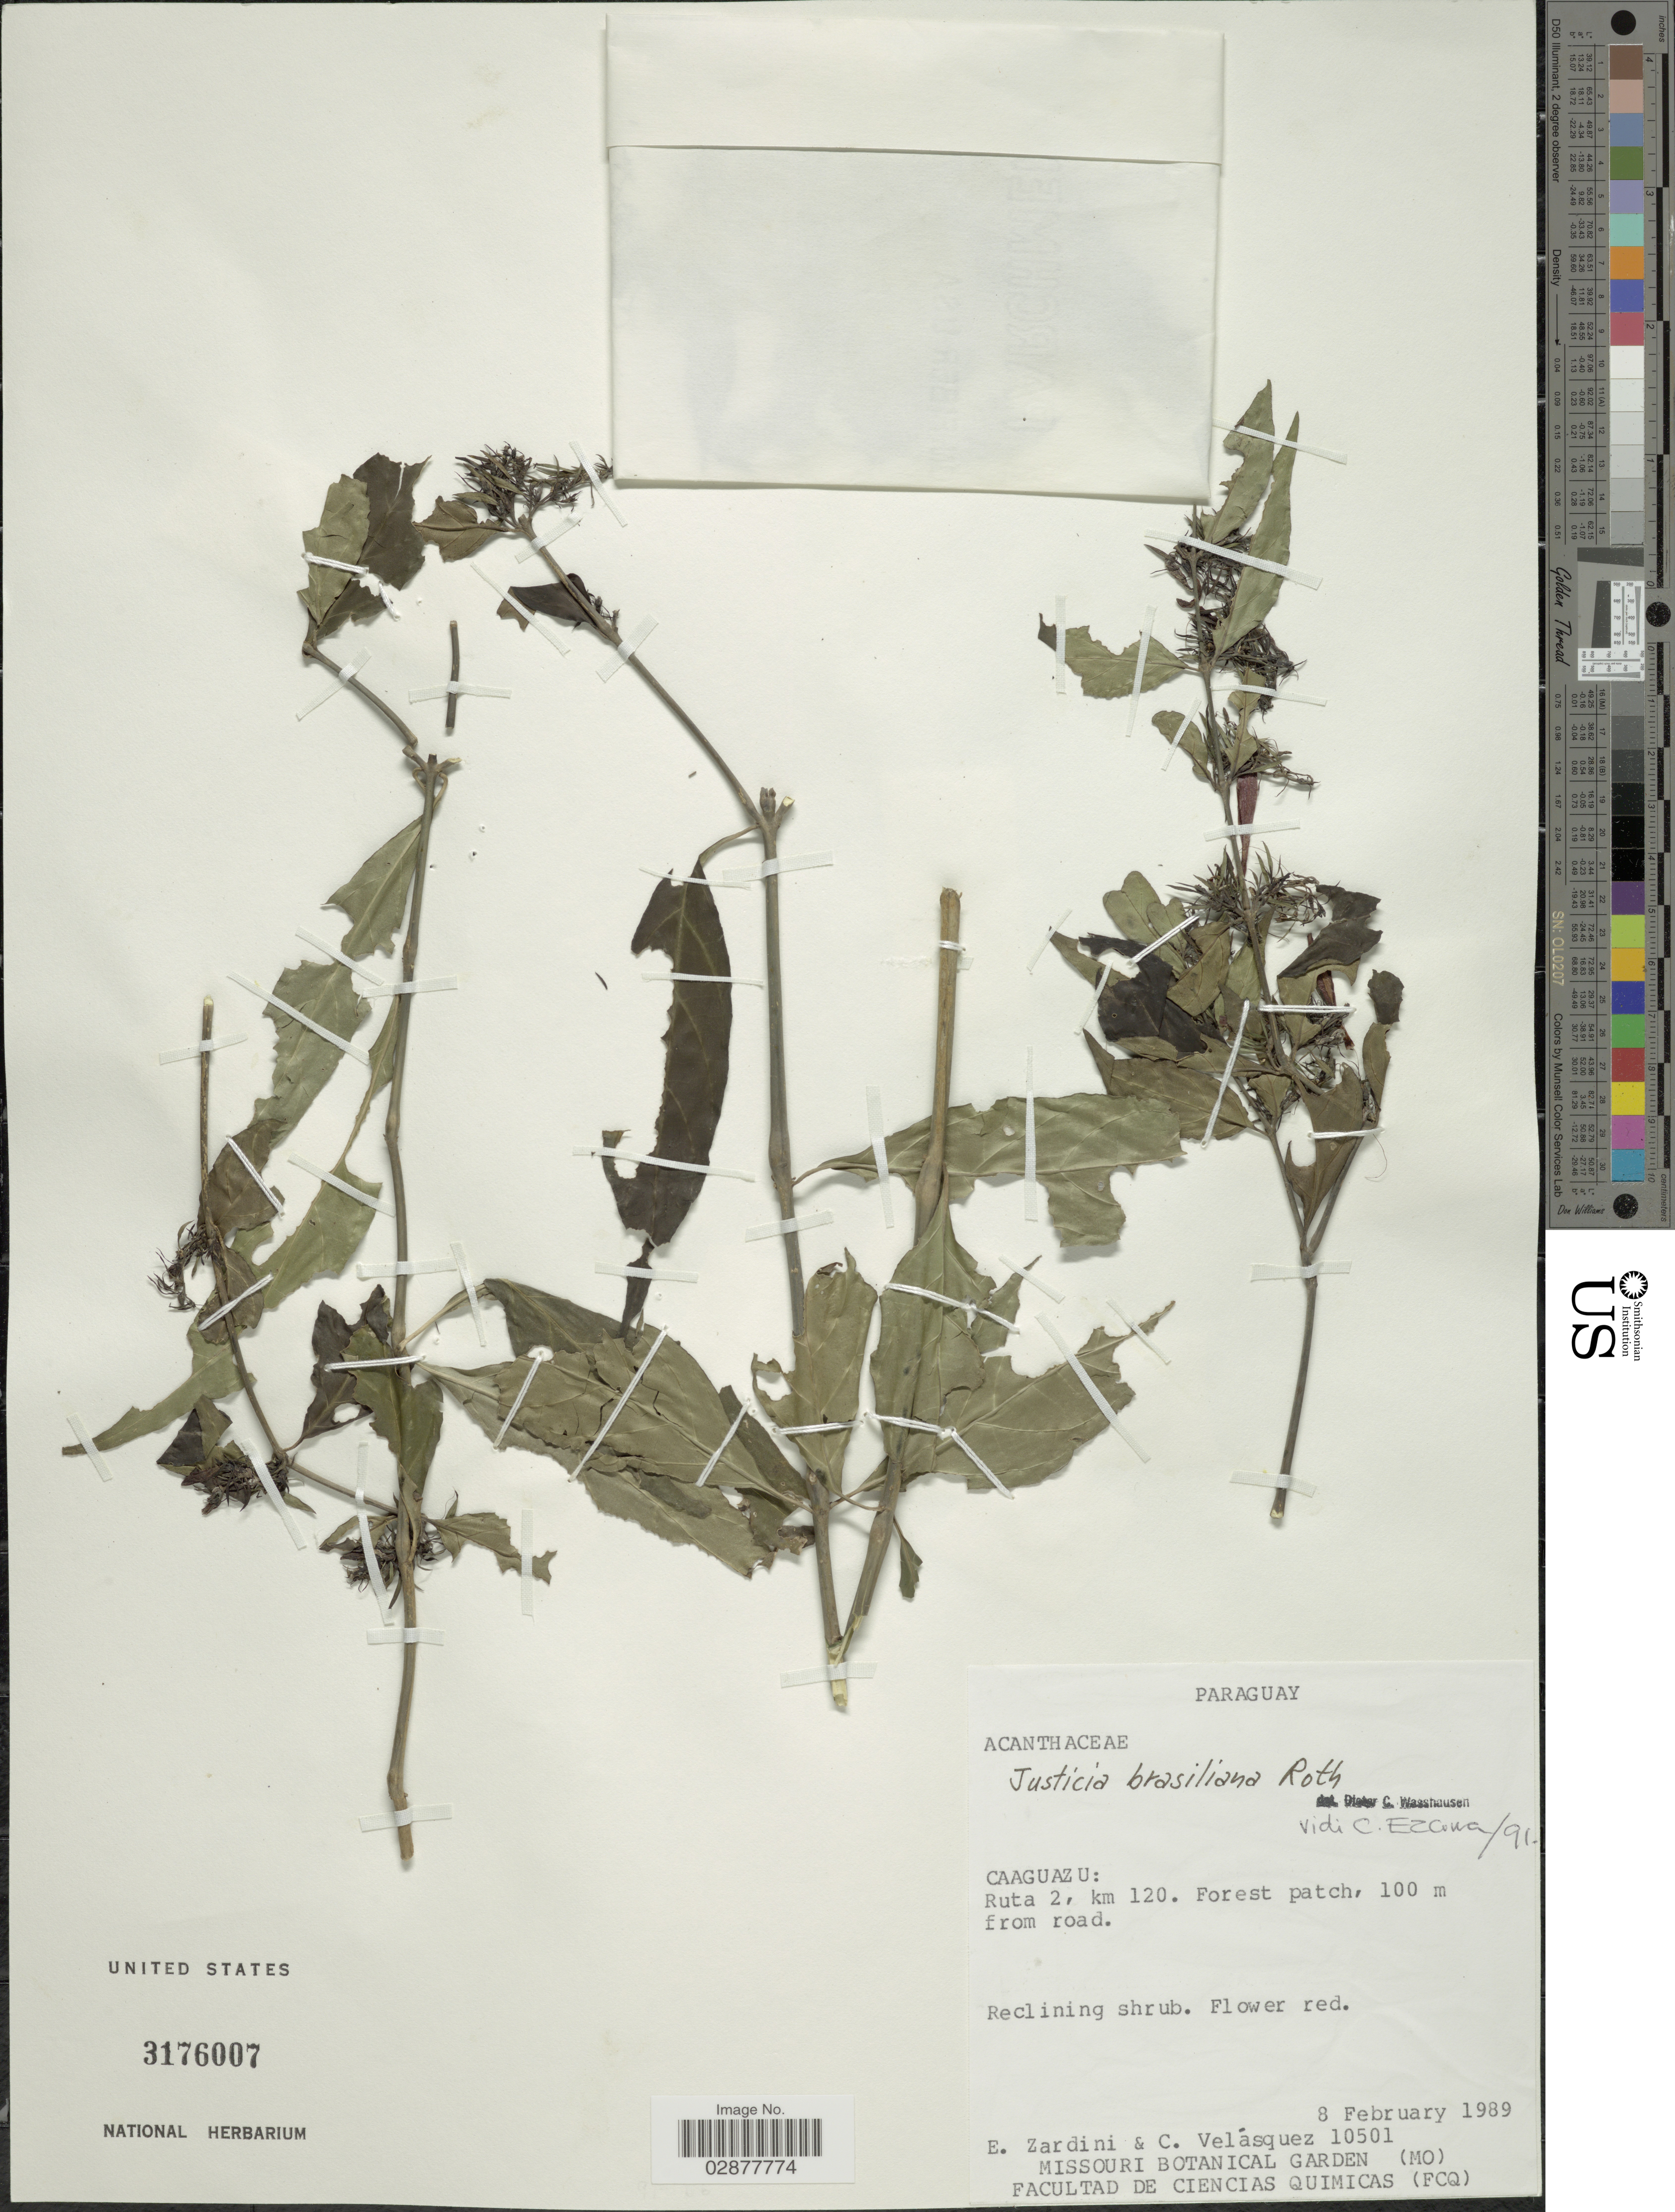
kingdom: Plantae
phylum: Tracheophyta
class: Magnoliopsida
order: Lamiales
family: Acanthaceae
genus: Justicia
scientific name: Justicia brasiliana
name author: Roth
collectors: E. Zardini & C. Velásquez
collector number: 10501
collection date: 1989-02-08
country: Paraguay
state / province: Caaguazu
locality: Ruta 2, km 120. Forest patch, 100 m from road.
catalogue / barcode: US 3176007